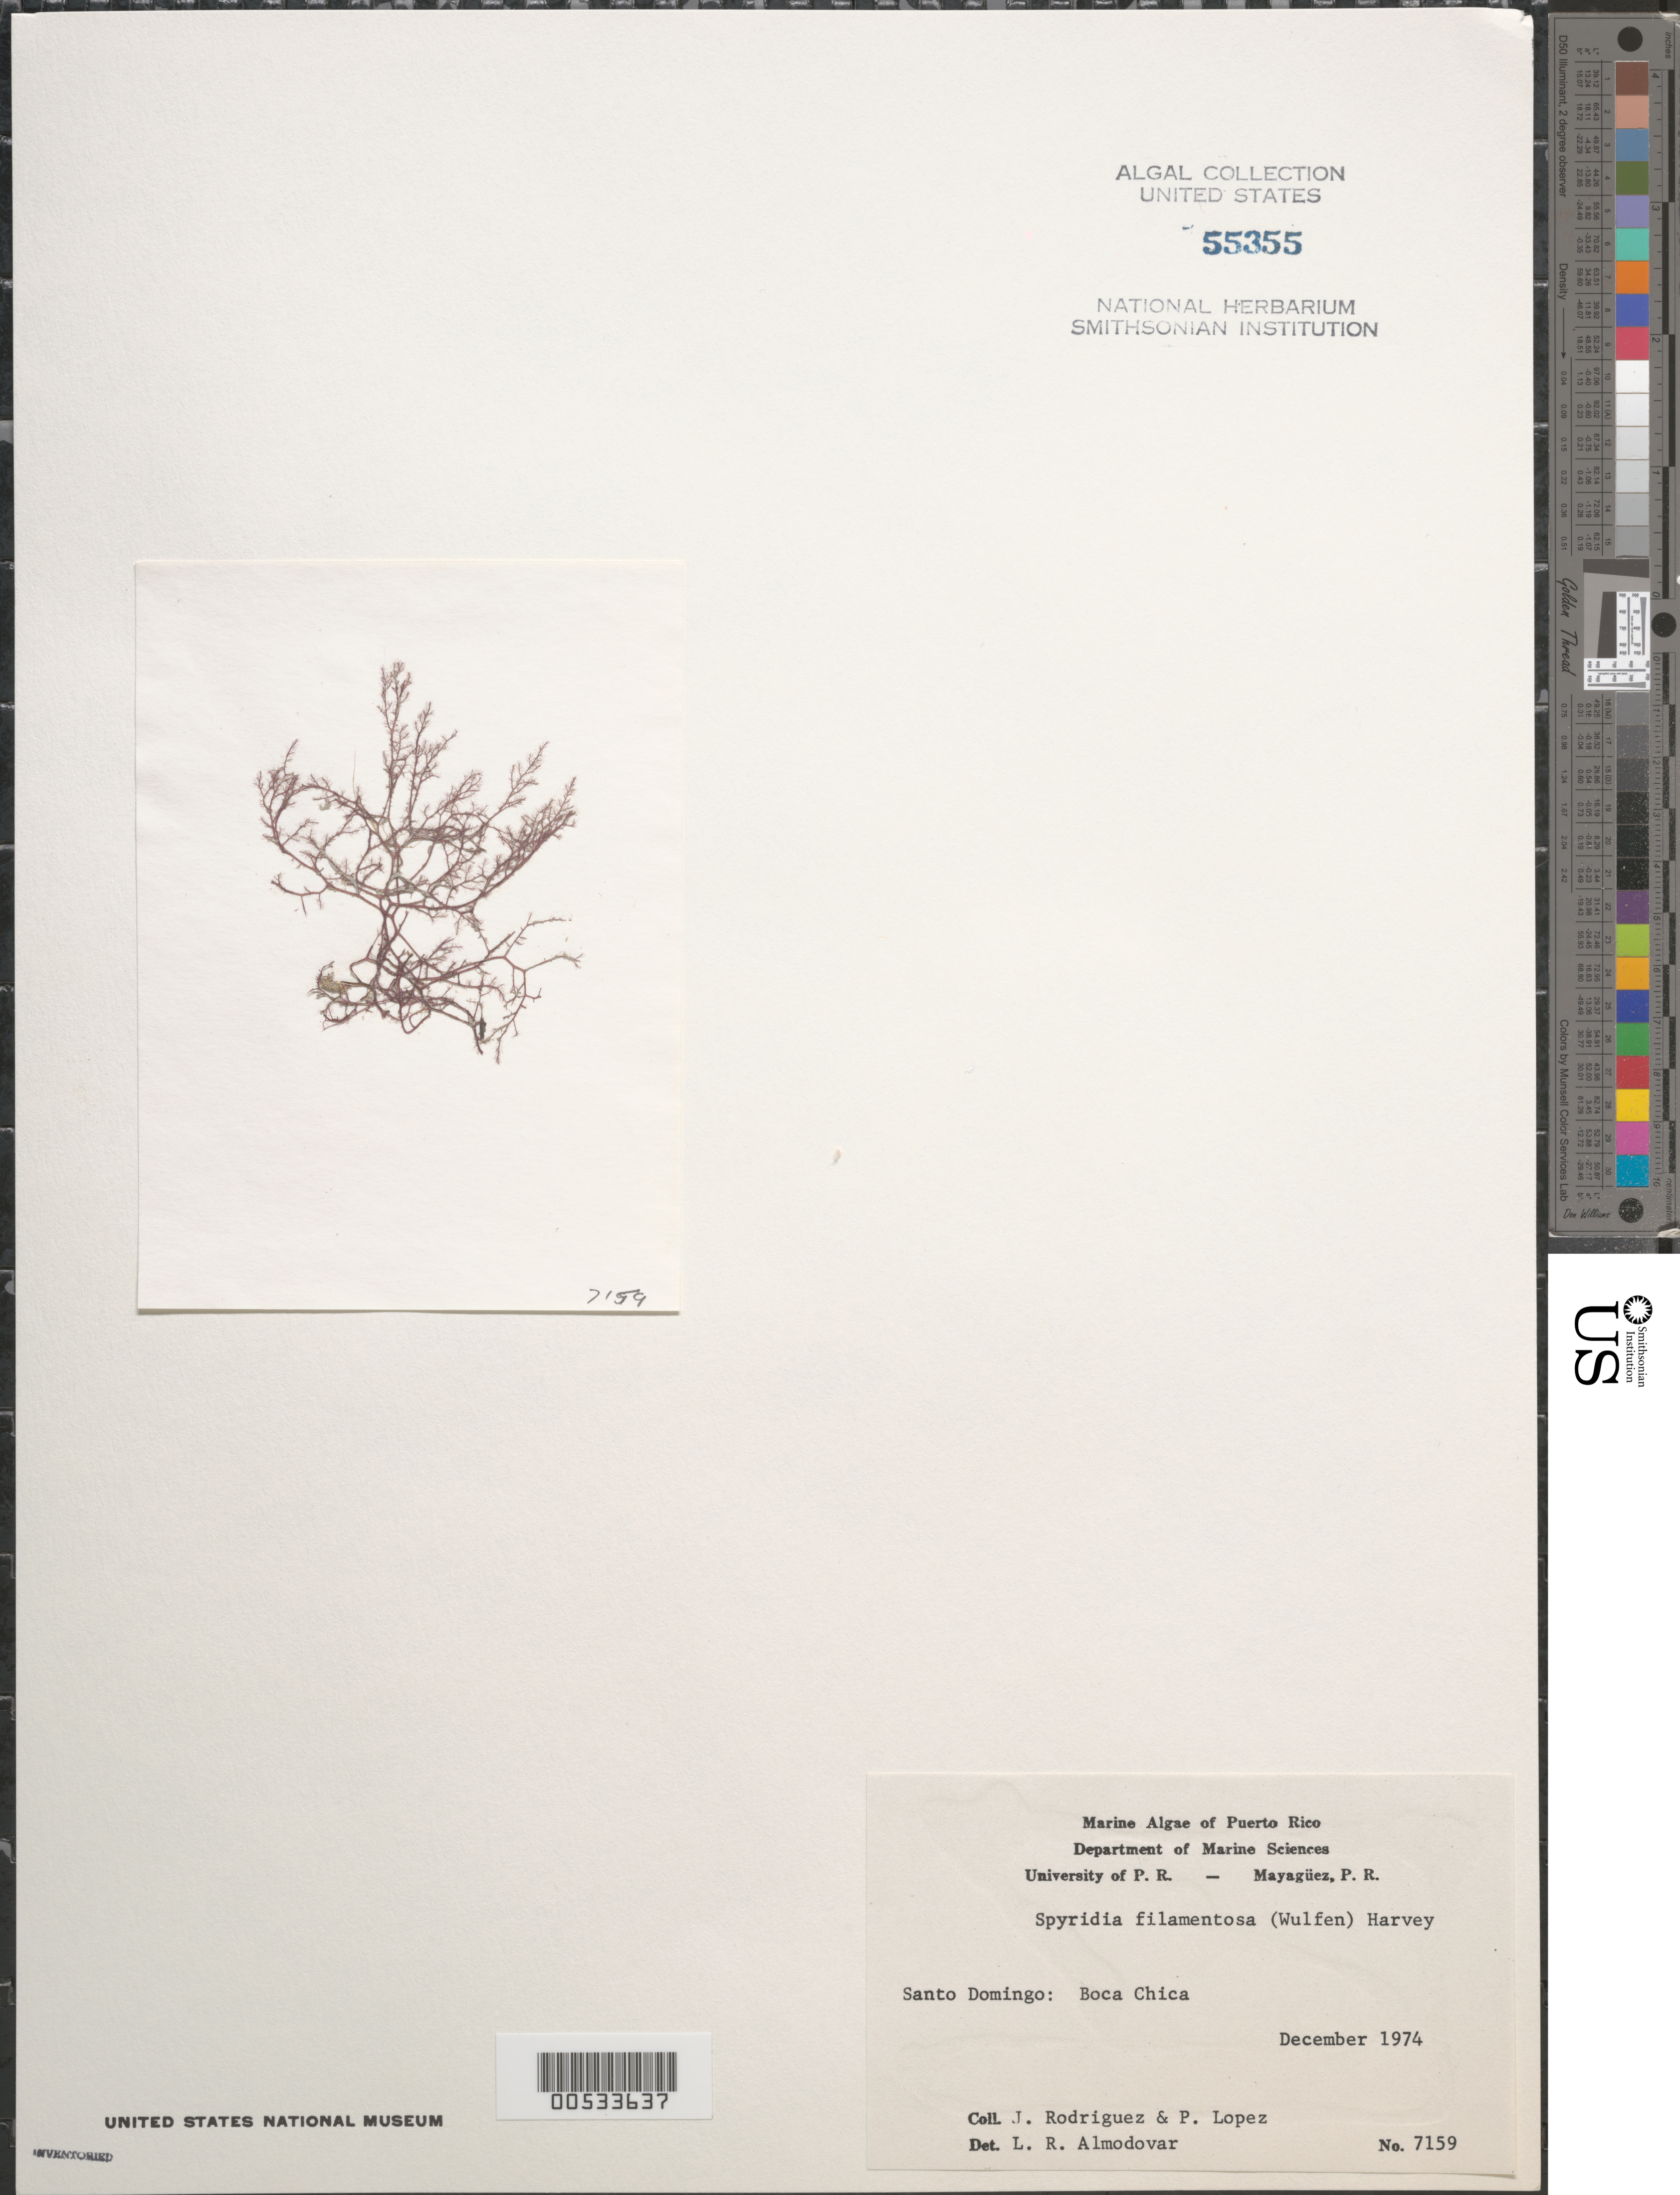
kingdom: Plantae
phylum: Rhodophyta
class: Florideophyceae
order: Ceramiales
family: Spyridiaceae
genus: Spyridia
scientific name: Spyridia filamentosa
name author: (Wulfen) Harv.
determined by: Almodovar, L. R.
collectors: J. Rodriguez & P. Lopez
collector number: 7159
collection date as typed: Dec 1974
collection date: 1974-12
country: Dominican Republic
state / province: Distrito Nacional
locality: Boca chica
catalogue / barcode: US 55355